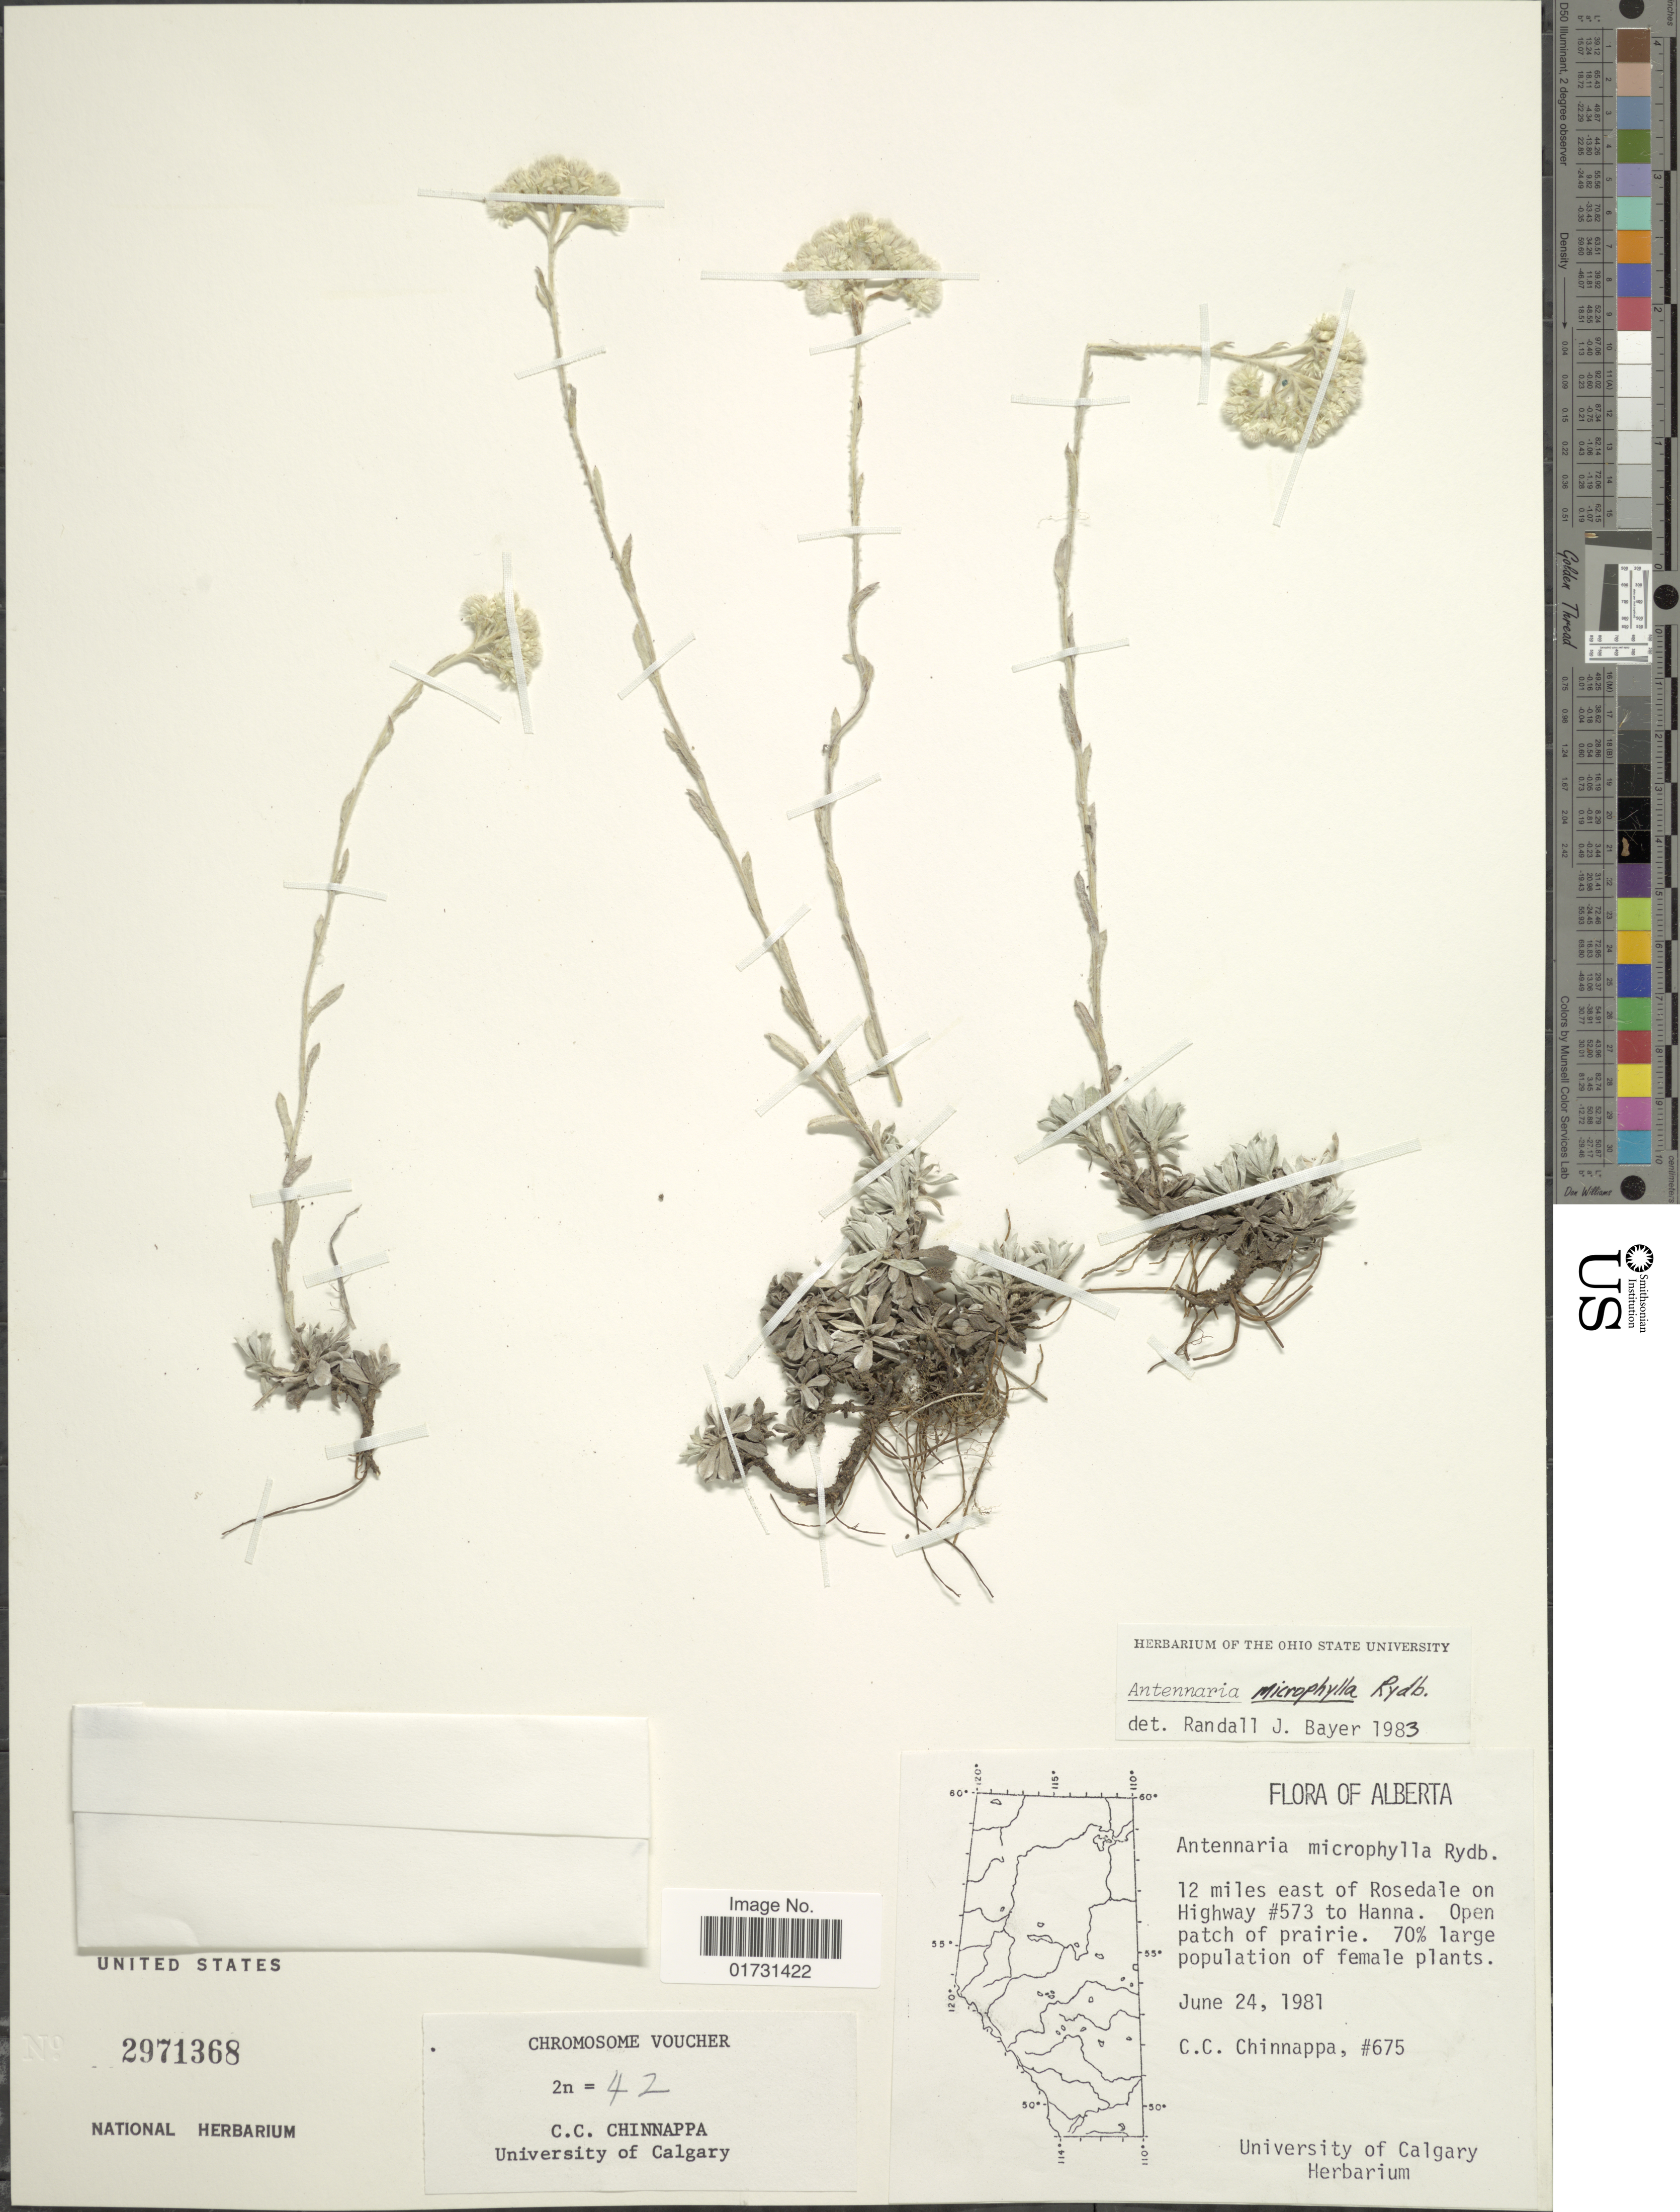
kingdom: Plantae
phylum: Tracheophyta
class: Magnoliopsida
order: Asterales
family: Asteraceae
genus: Antennaria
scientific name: Antennaria microphylla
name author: Rydb.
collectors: C. Chinnappa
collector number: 675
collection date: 1981-06-24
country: Canada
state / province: Alberta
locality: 12 miles east of Rosedale on Highway #573 to Hanna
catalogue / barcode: US 2971368